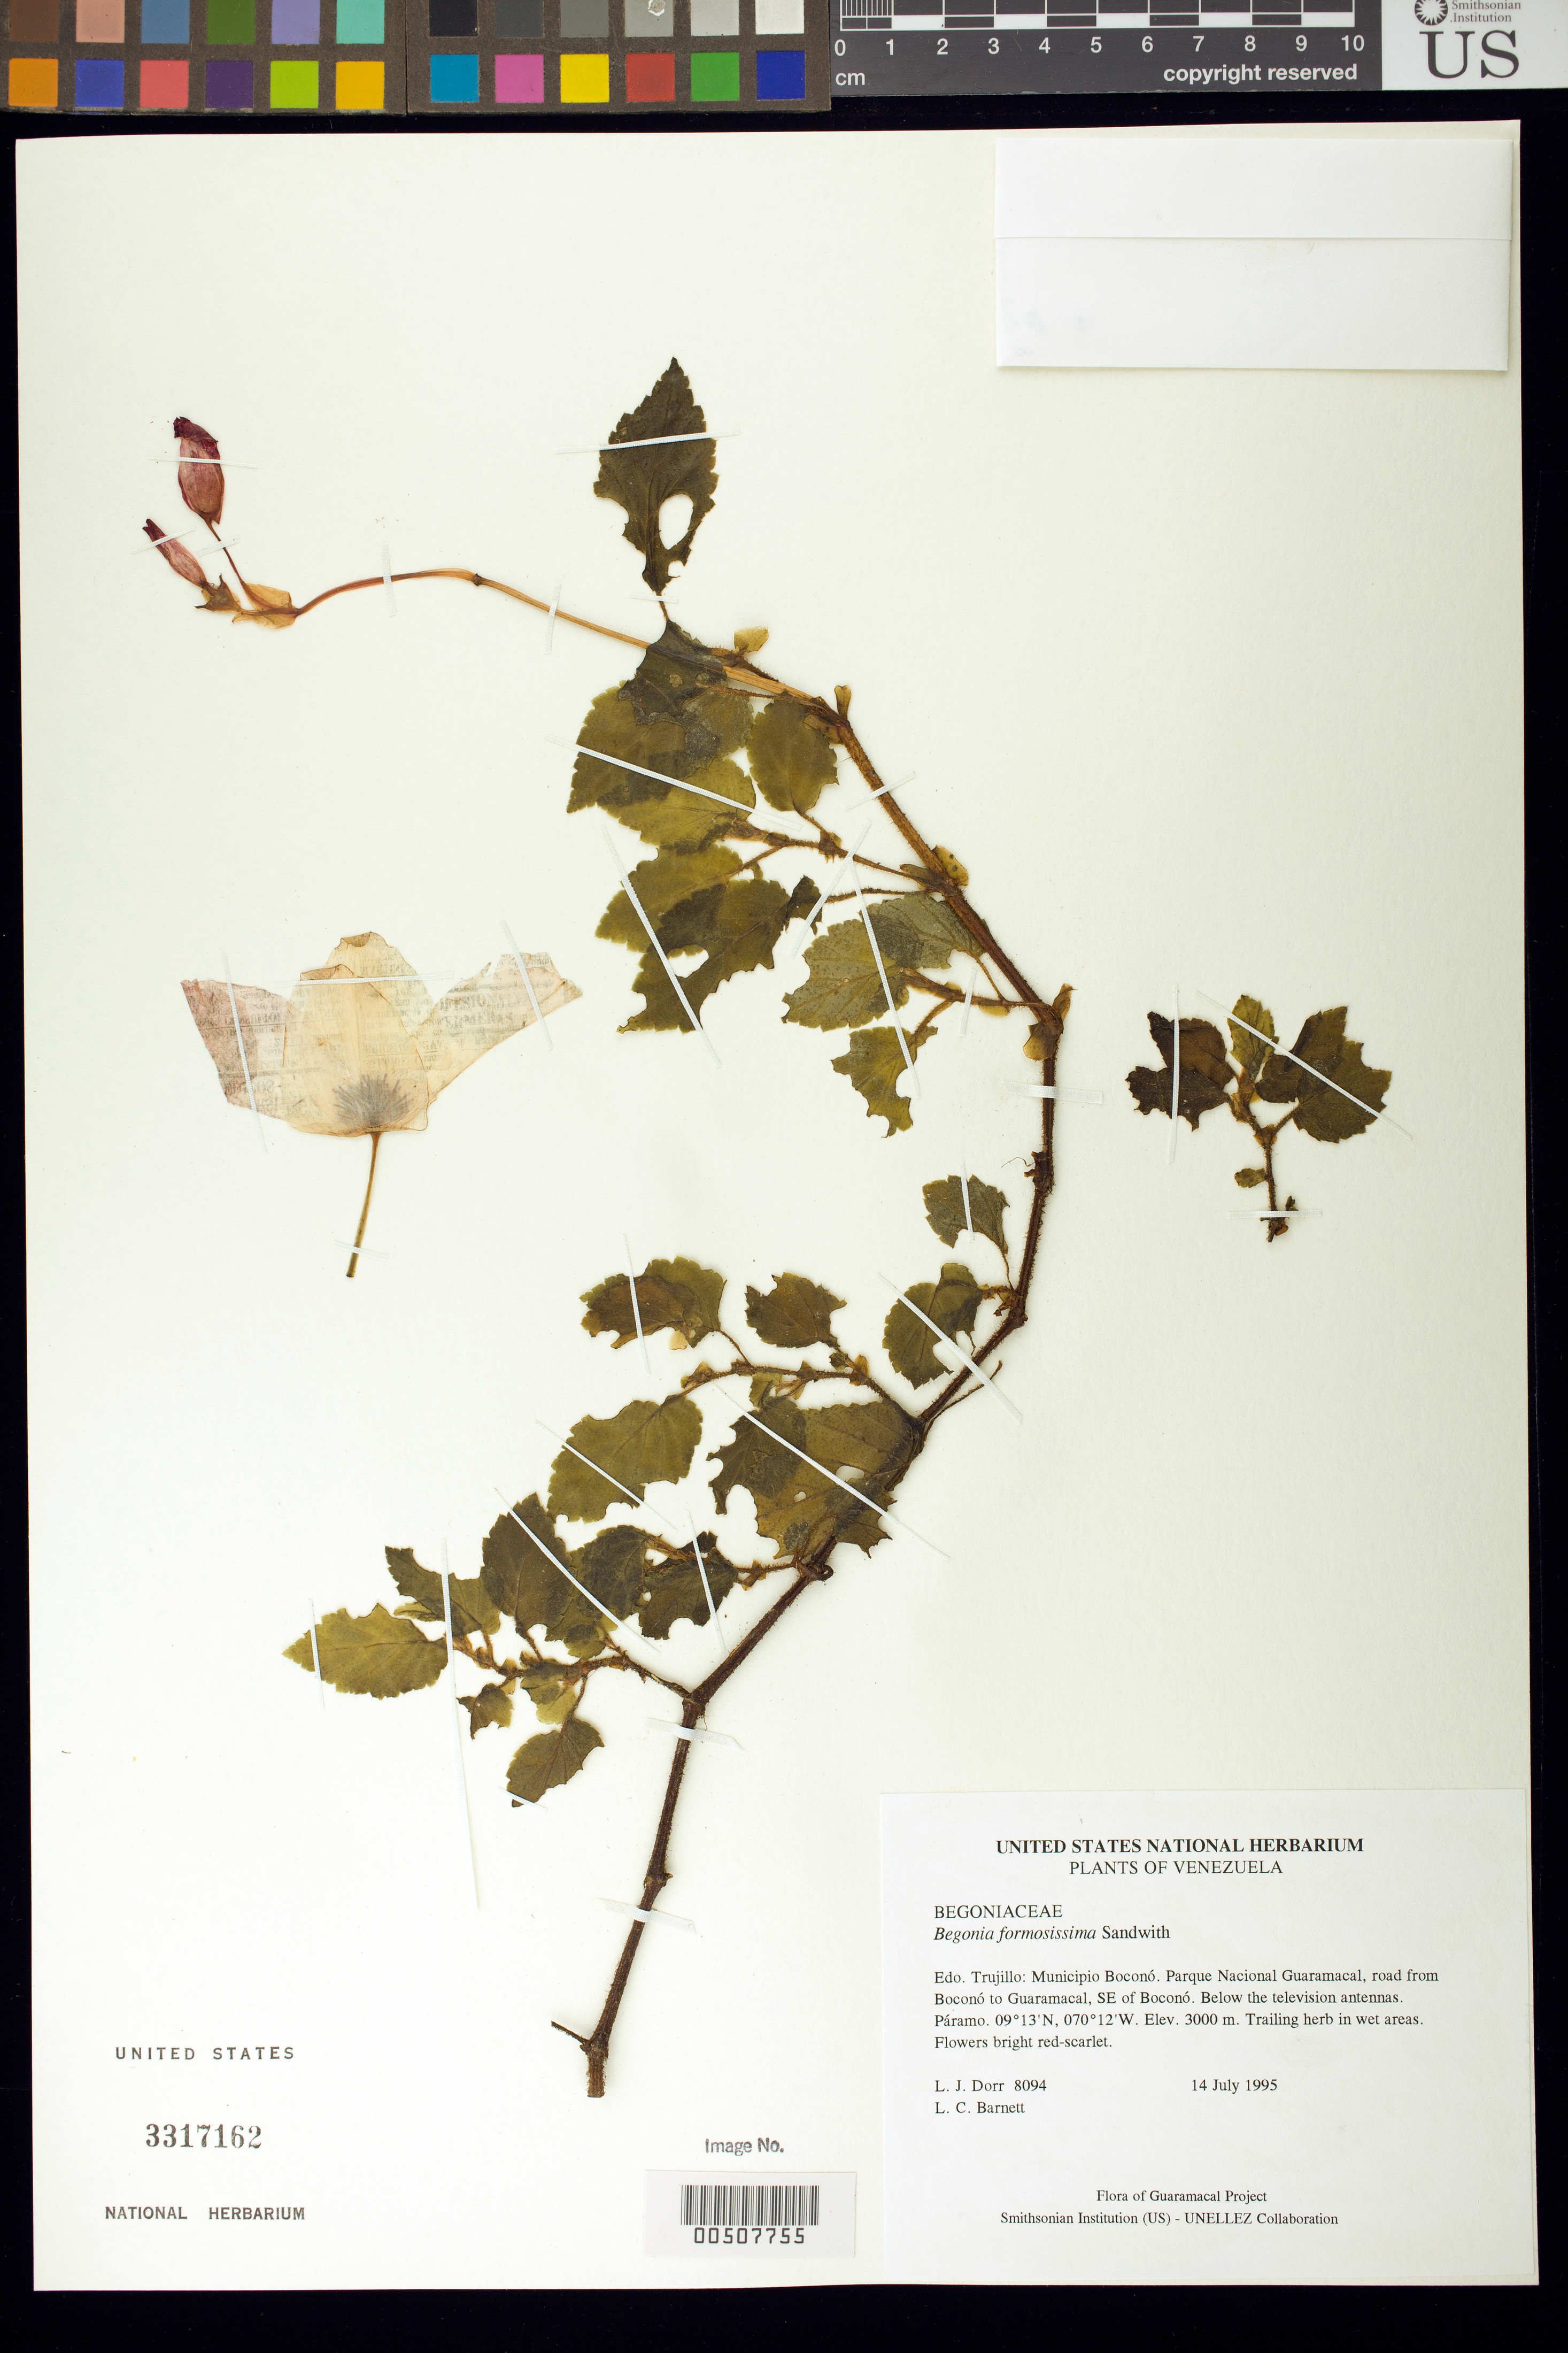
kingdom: Plantae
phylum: Tracheophyta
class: Magnoliopsida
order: Cucurbitales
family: Begoniaceae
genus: Begonia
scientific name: Begonia formosissima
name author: Sandwith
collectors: L. J. Dorr & L. C. Barnett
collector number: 8094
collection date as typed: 14 Jul 1995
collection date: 1995-07-14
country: Venezuela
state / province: Trujillo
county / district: Boconó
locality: Parque Nacional Guaramacal, road from Boconó to Guaramacal, SE of Boconó. Below the television antennas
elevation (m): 3000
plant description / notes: K, MO, PORT, US, VEN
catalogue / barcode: US 3317162